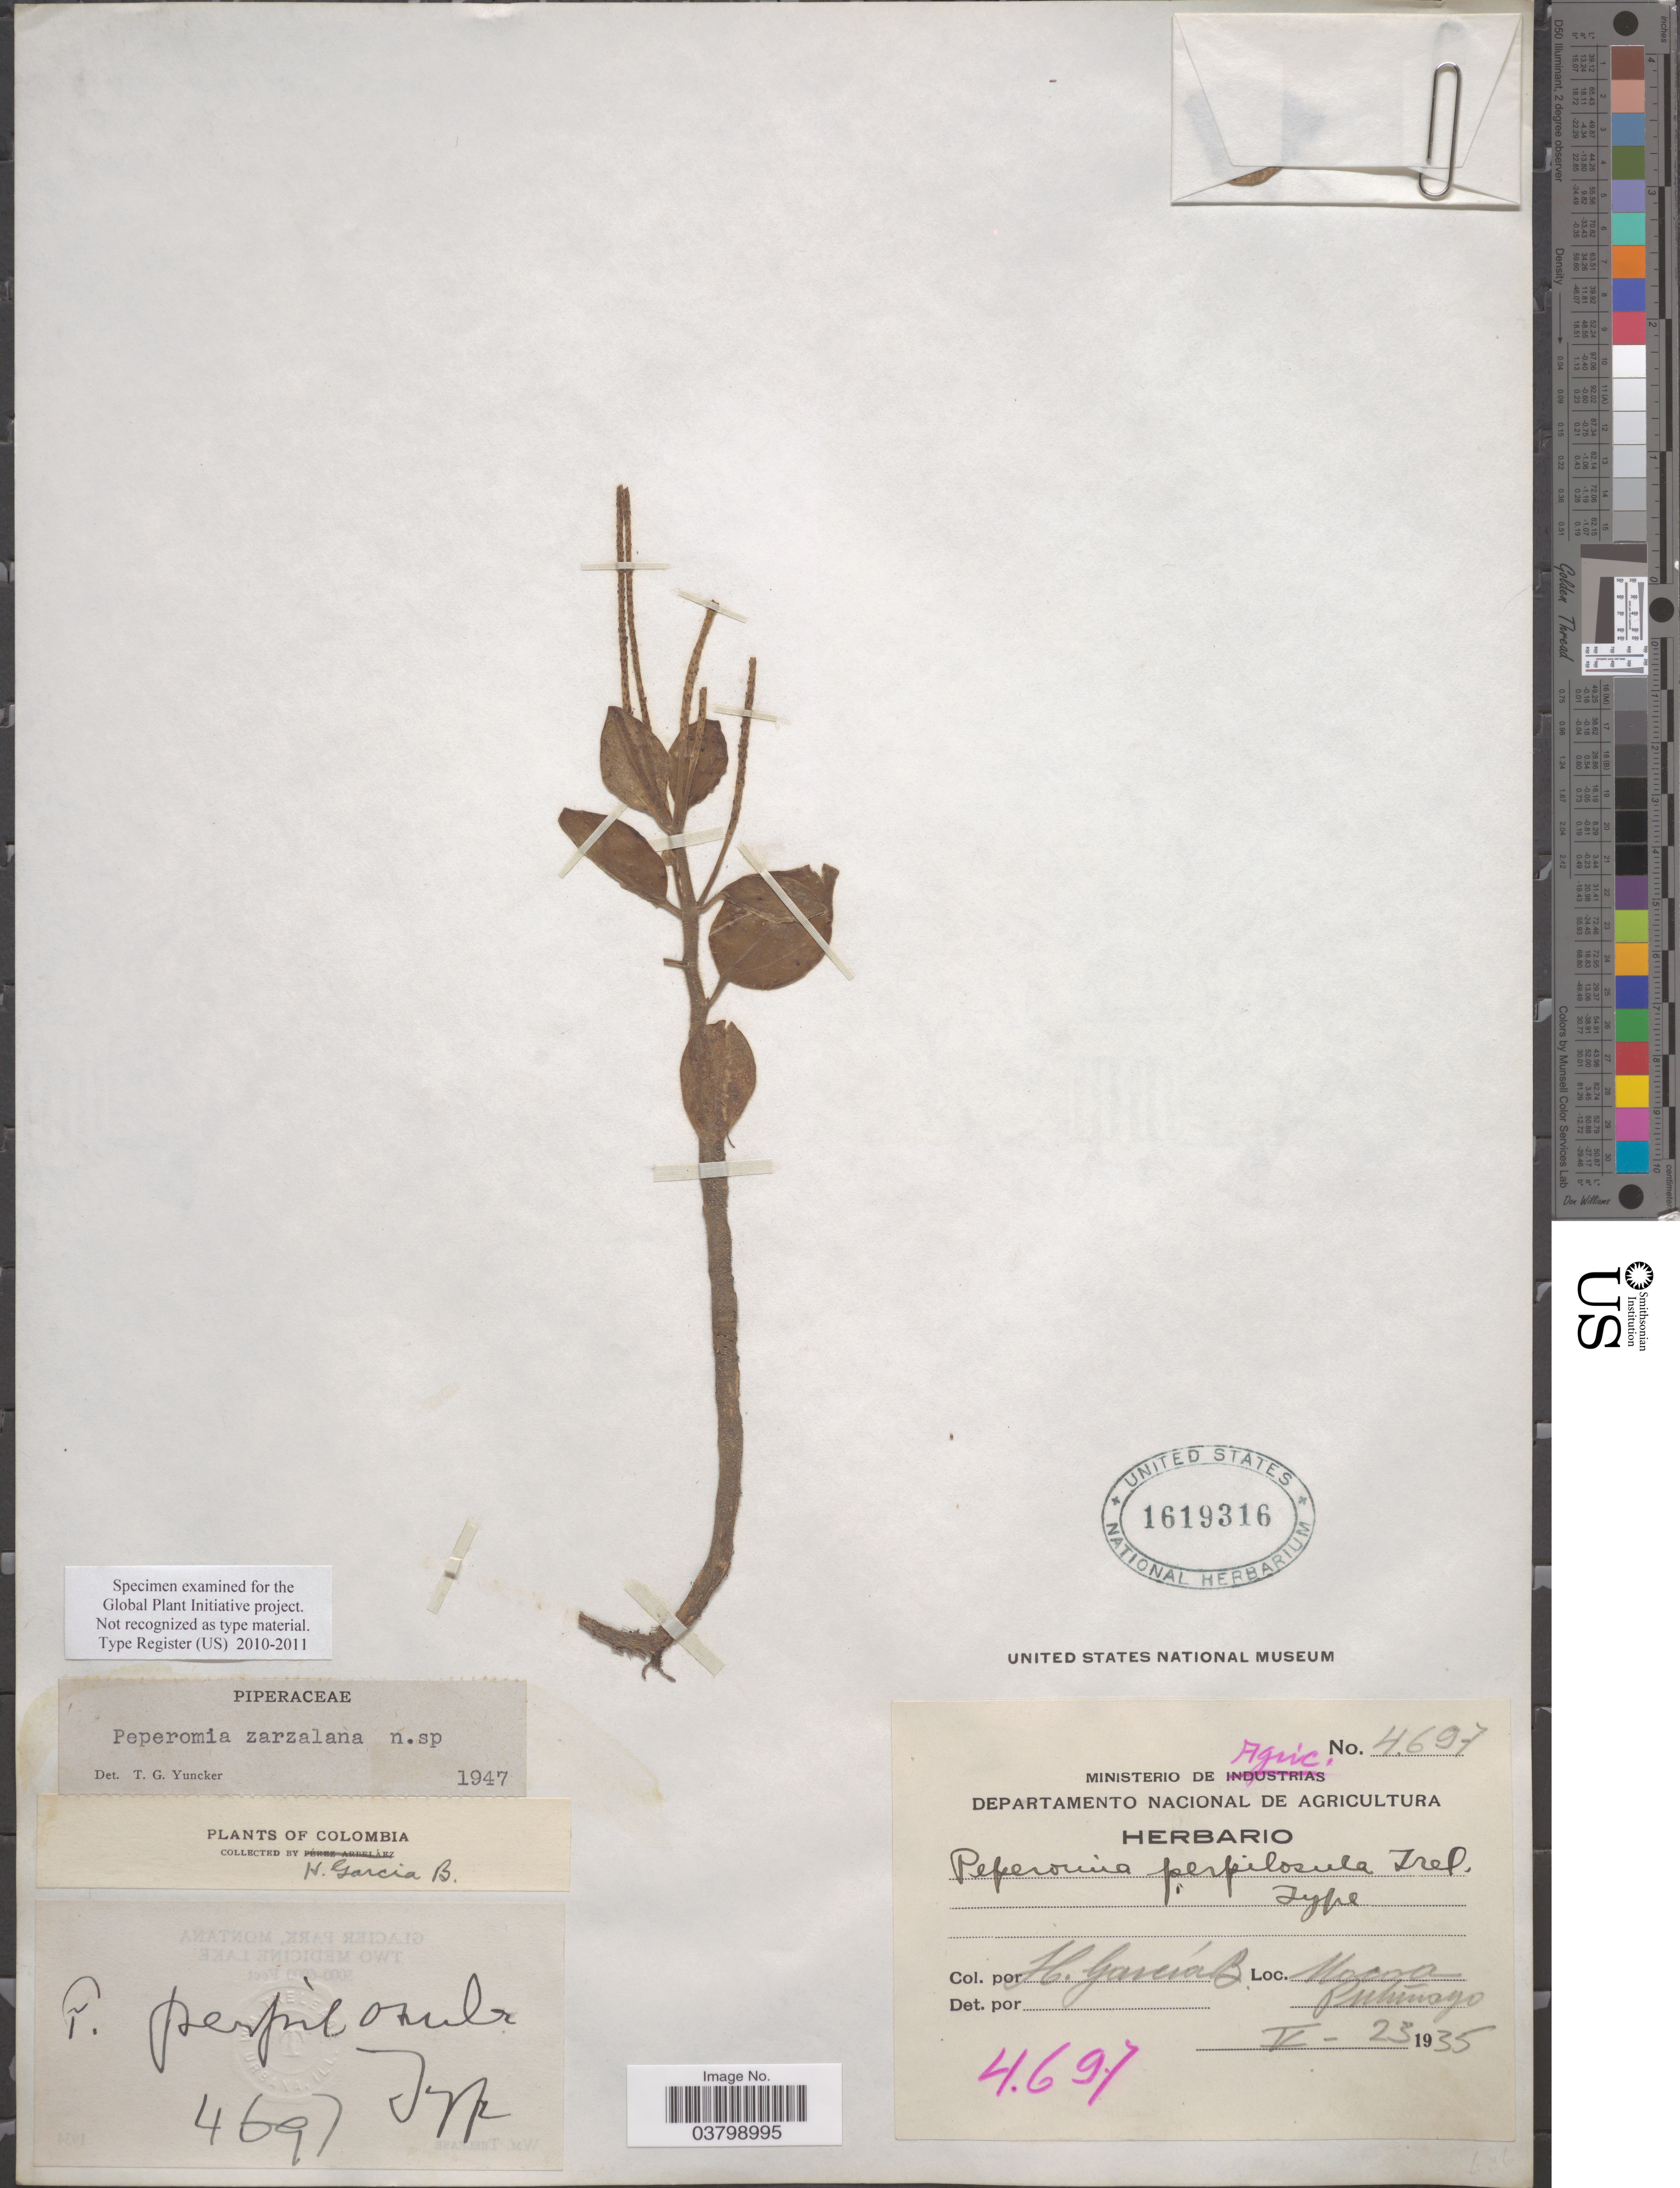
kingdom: Plantae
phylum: Tracheophyta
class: Magnoliopsida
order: Piperales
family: Piperaceae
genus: Peperomia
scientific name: Peperomia zarzalana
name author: Trel. & Yunck.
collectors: H. García B.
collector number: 4697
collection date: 1935-05-23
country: Colombia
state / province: Putumayo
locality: Mocoa.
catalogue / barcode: US 1619316